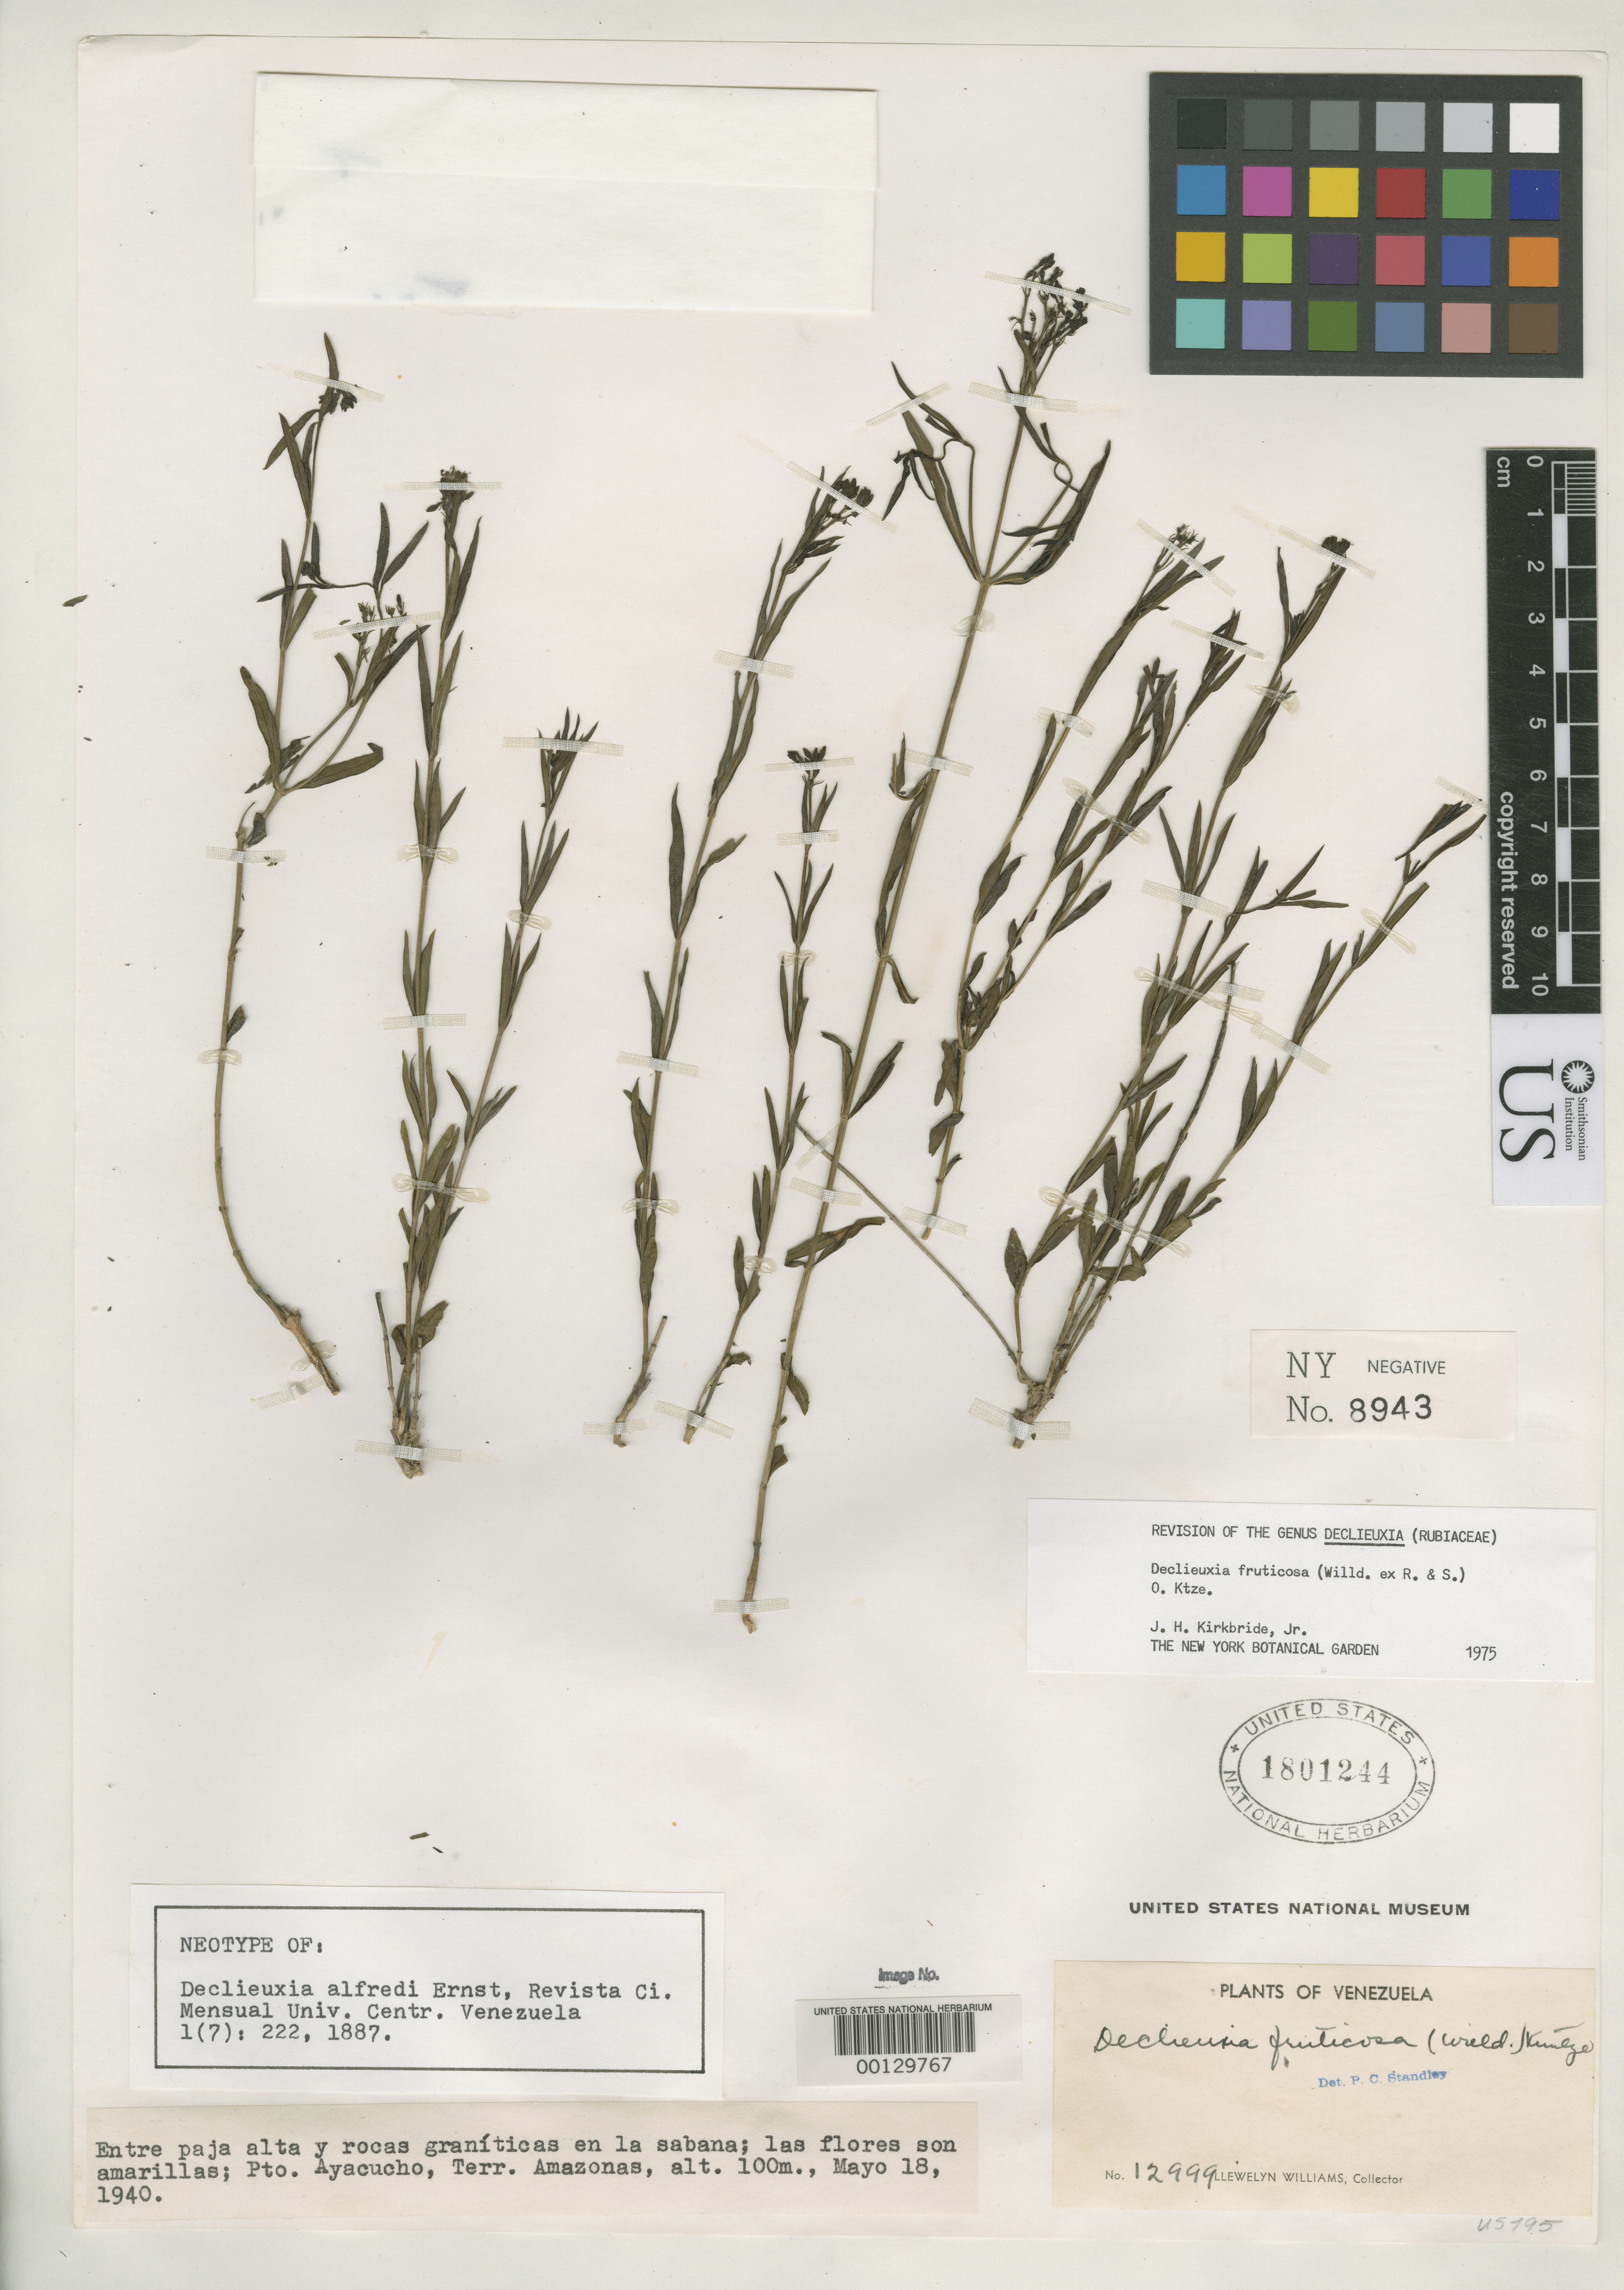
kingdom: Plantae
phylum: Tracheophyta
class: Magnoliopsida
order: Gentianales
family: Rubiaceae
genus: Declieuxia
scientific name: Declieuxia alfredia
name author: Ernst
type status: Neotype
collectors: Ll. Williams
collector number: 12999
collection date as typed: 18 May 1940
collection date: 1940-05-18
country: Venezuela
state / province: Amazonas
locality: Pto. Ayacuncho.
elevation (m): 100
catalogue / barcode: US 1801244